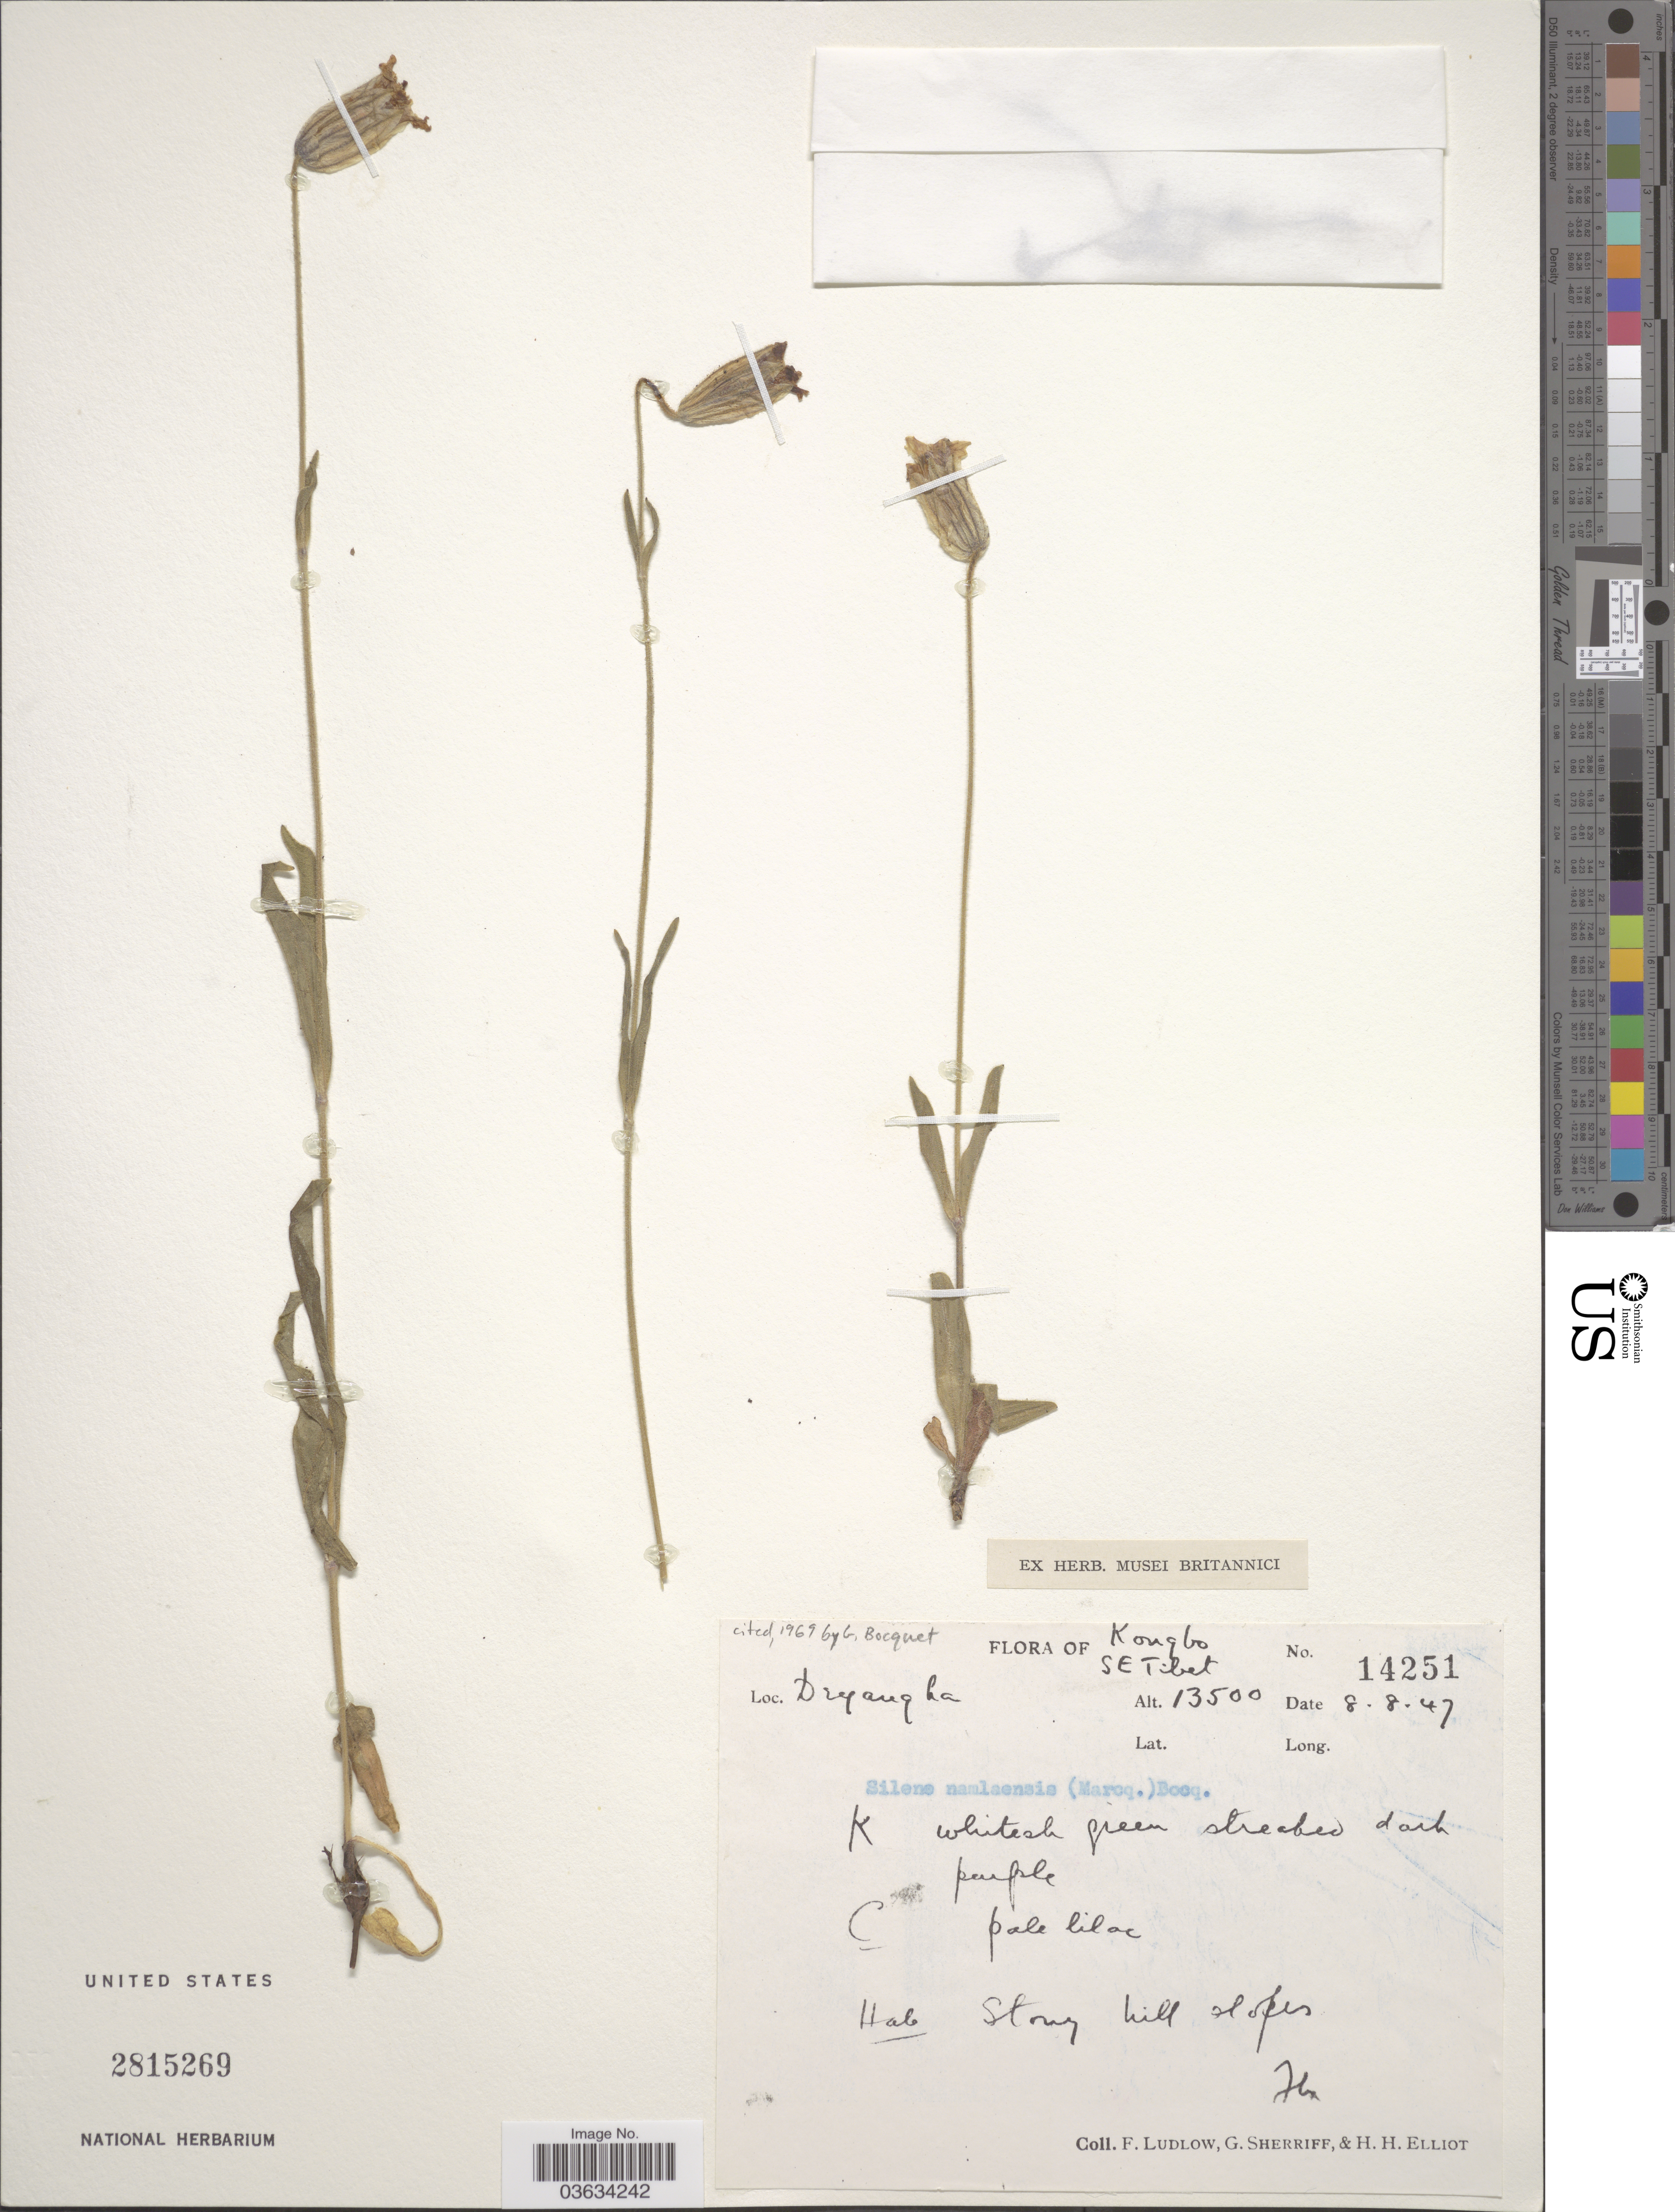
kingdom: Plantae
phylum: Tracheophyta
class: Magnoliopsida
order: Caryophyllales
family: Caryophyllaceae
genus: Silene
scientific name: Silene namlaensis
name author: (C. Marquand) Bocquet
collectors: F. Ludlow, G. Sherriff & H. H. Elliot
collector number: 14251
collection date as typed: Transcribed d/m/y: 8/8/47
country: China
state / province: Xizang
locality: Kongbo. S.E. Tibet. Dryangka [interpreted].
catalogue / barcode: US 2815269